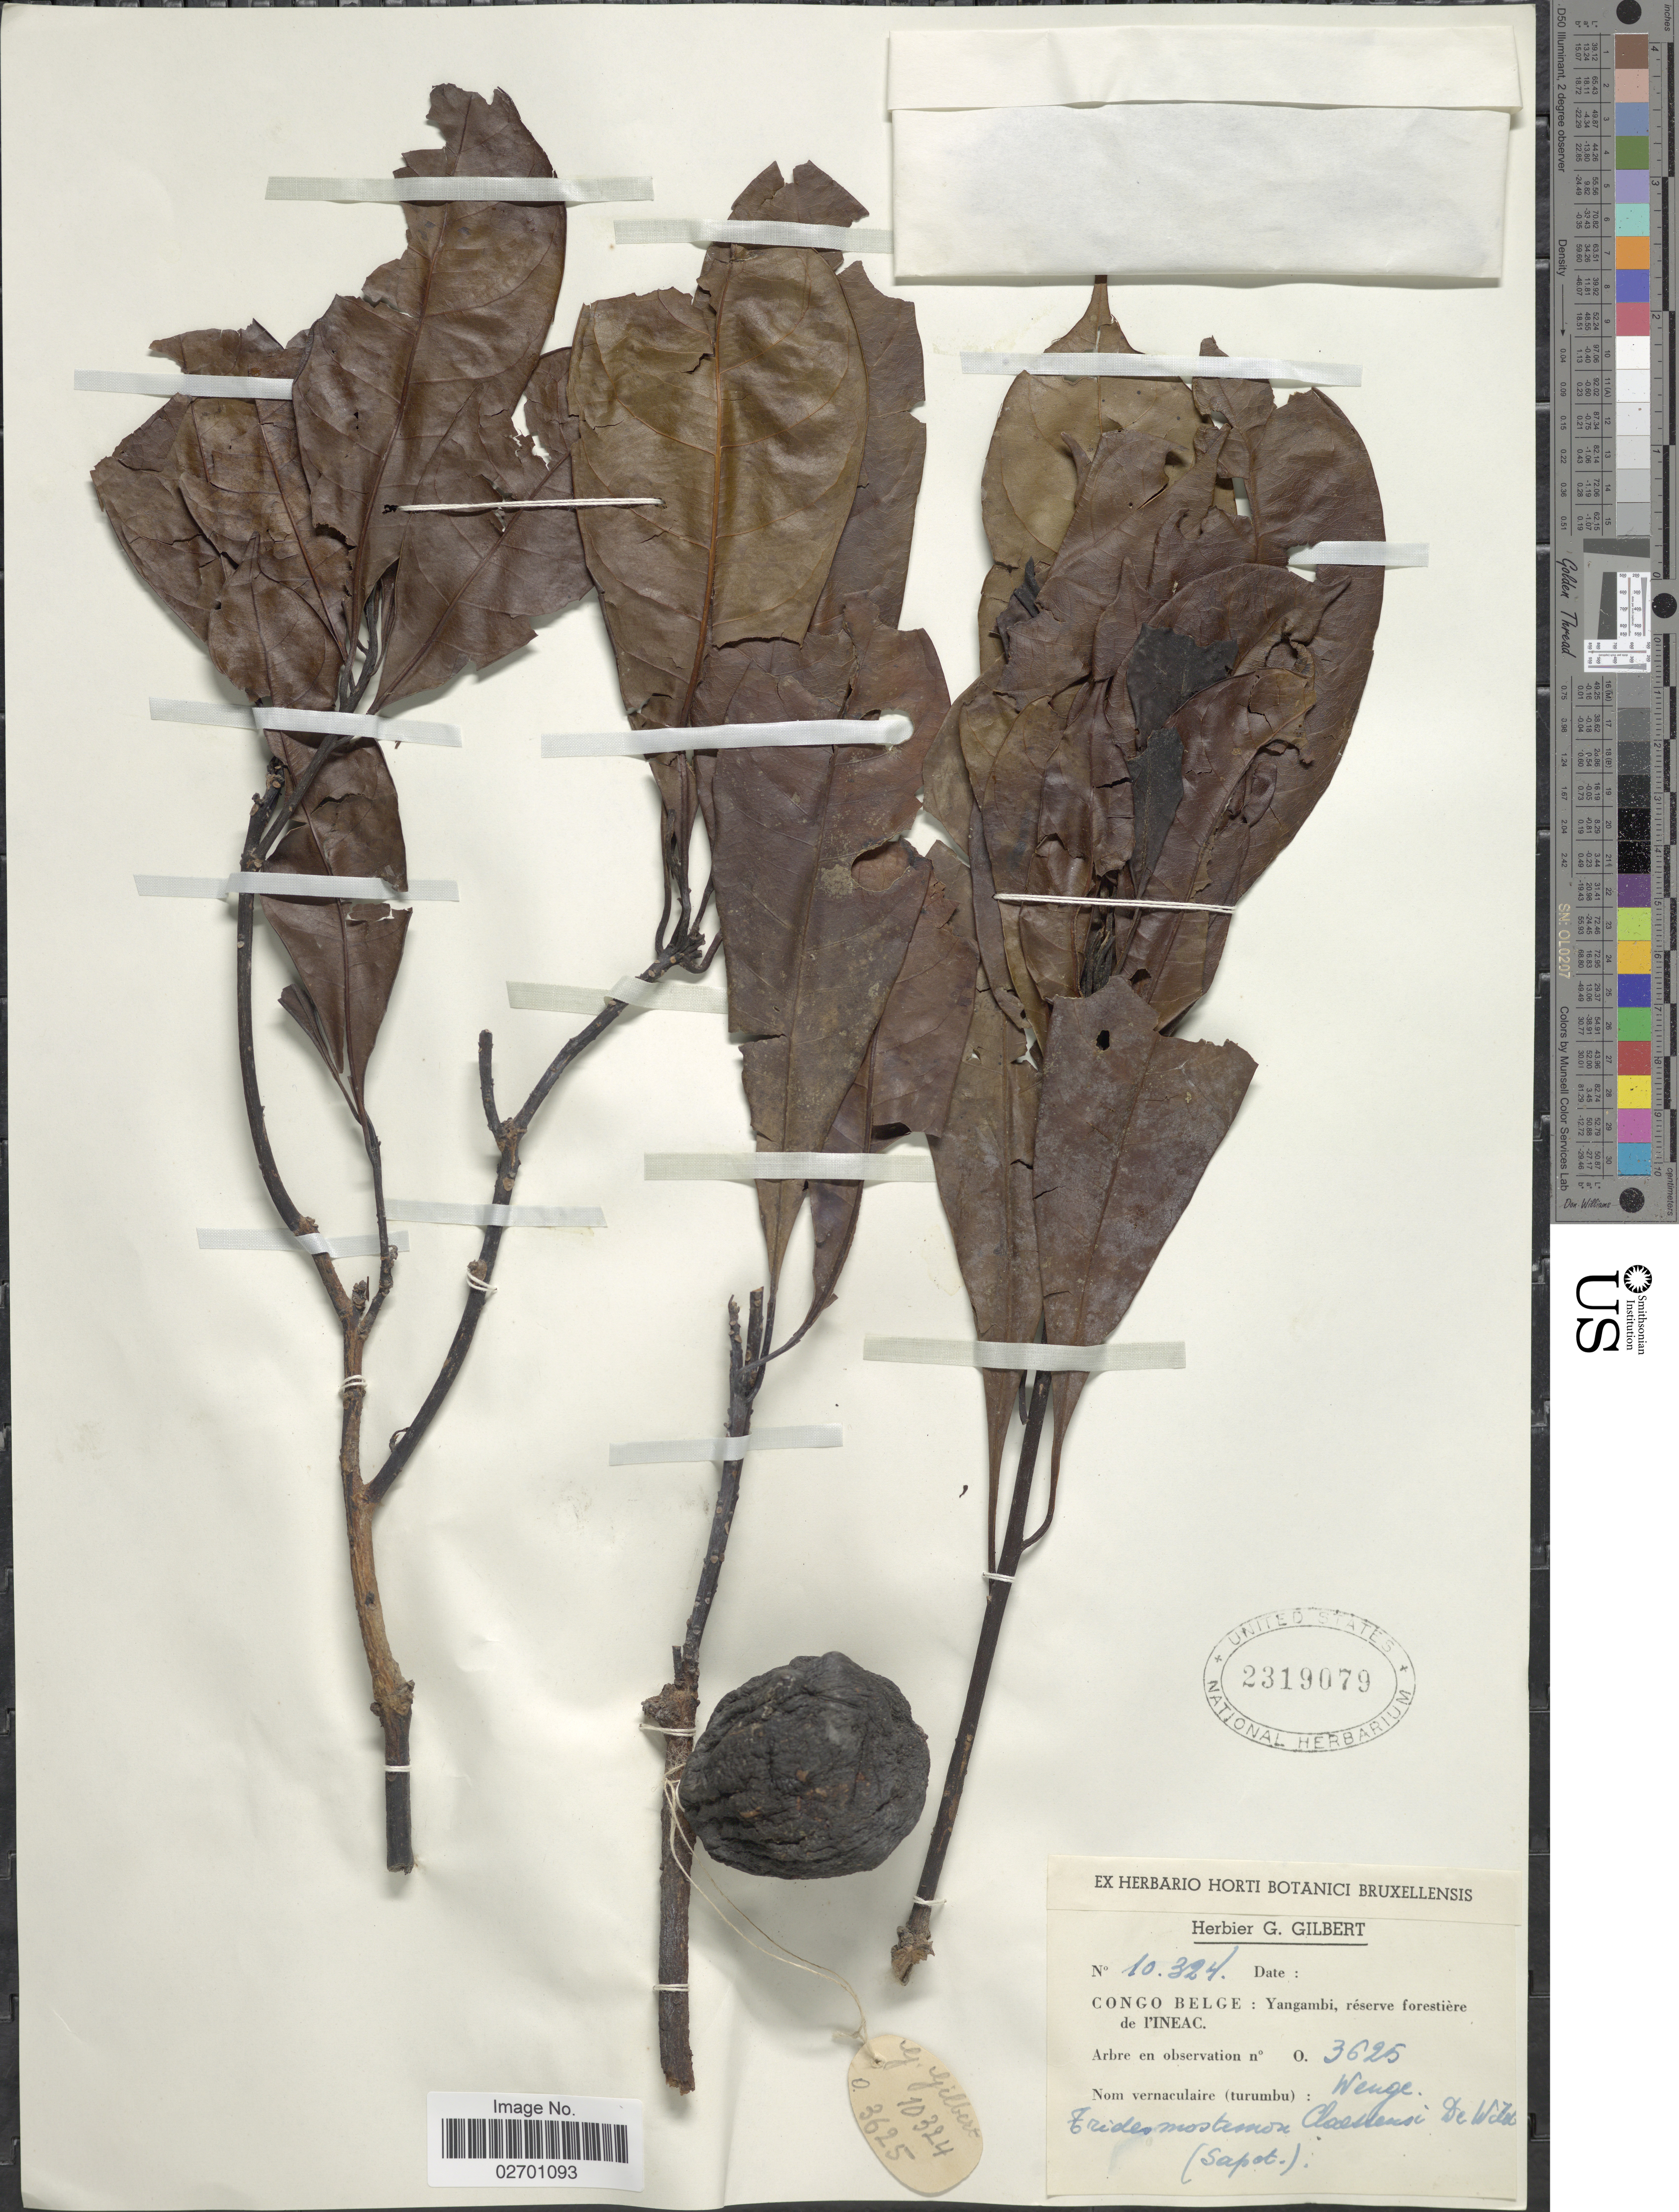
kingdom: Plantae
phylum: Tracheophyta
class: Magnoliopsida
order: Ericales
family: Sapotaceae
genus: Tridesmostemon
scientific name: Tridesmostemon claessensi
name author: De Wild.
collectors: Ex herb. G. Gilbert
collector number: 10324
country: Congo, Democratic Republic of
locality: Congo Belge: Yangambi, reserve foretiere de l'INEAC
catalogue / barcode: US 2319079